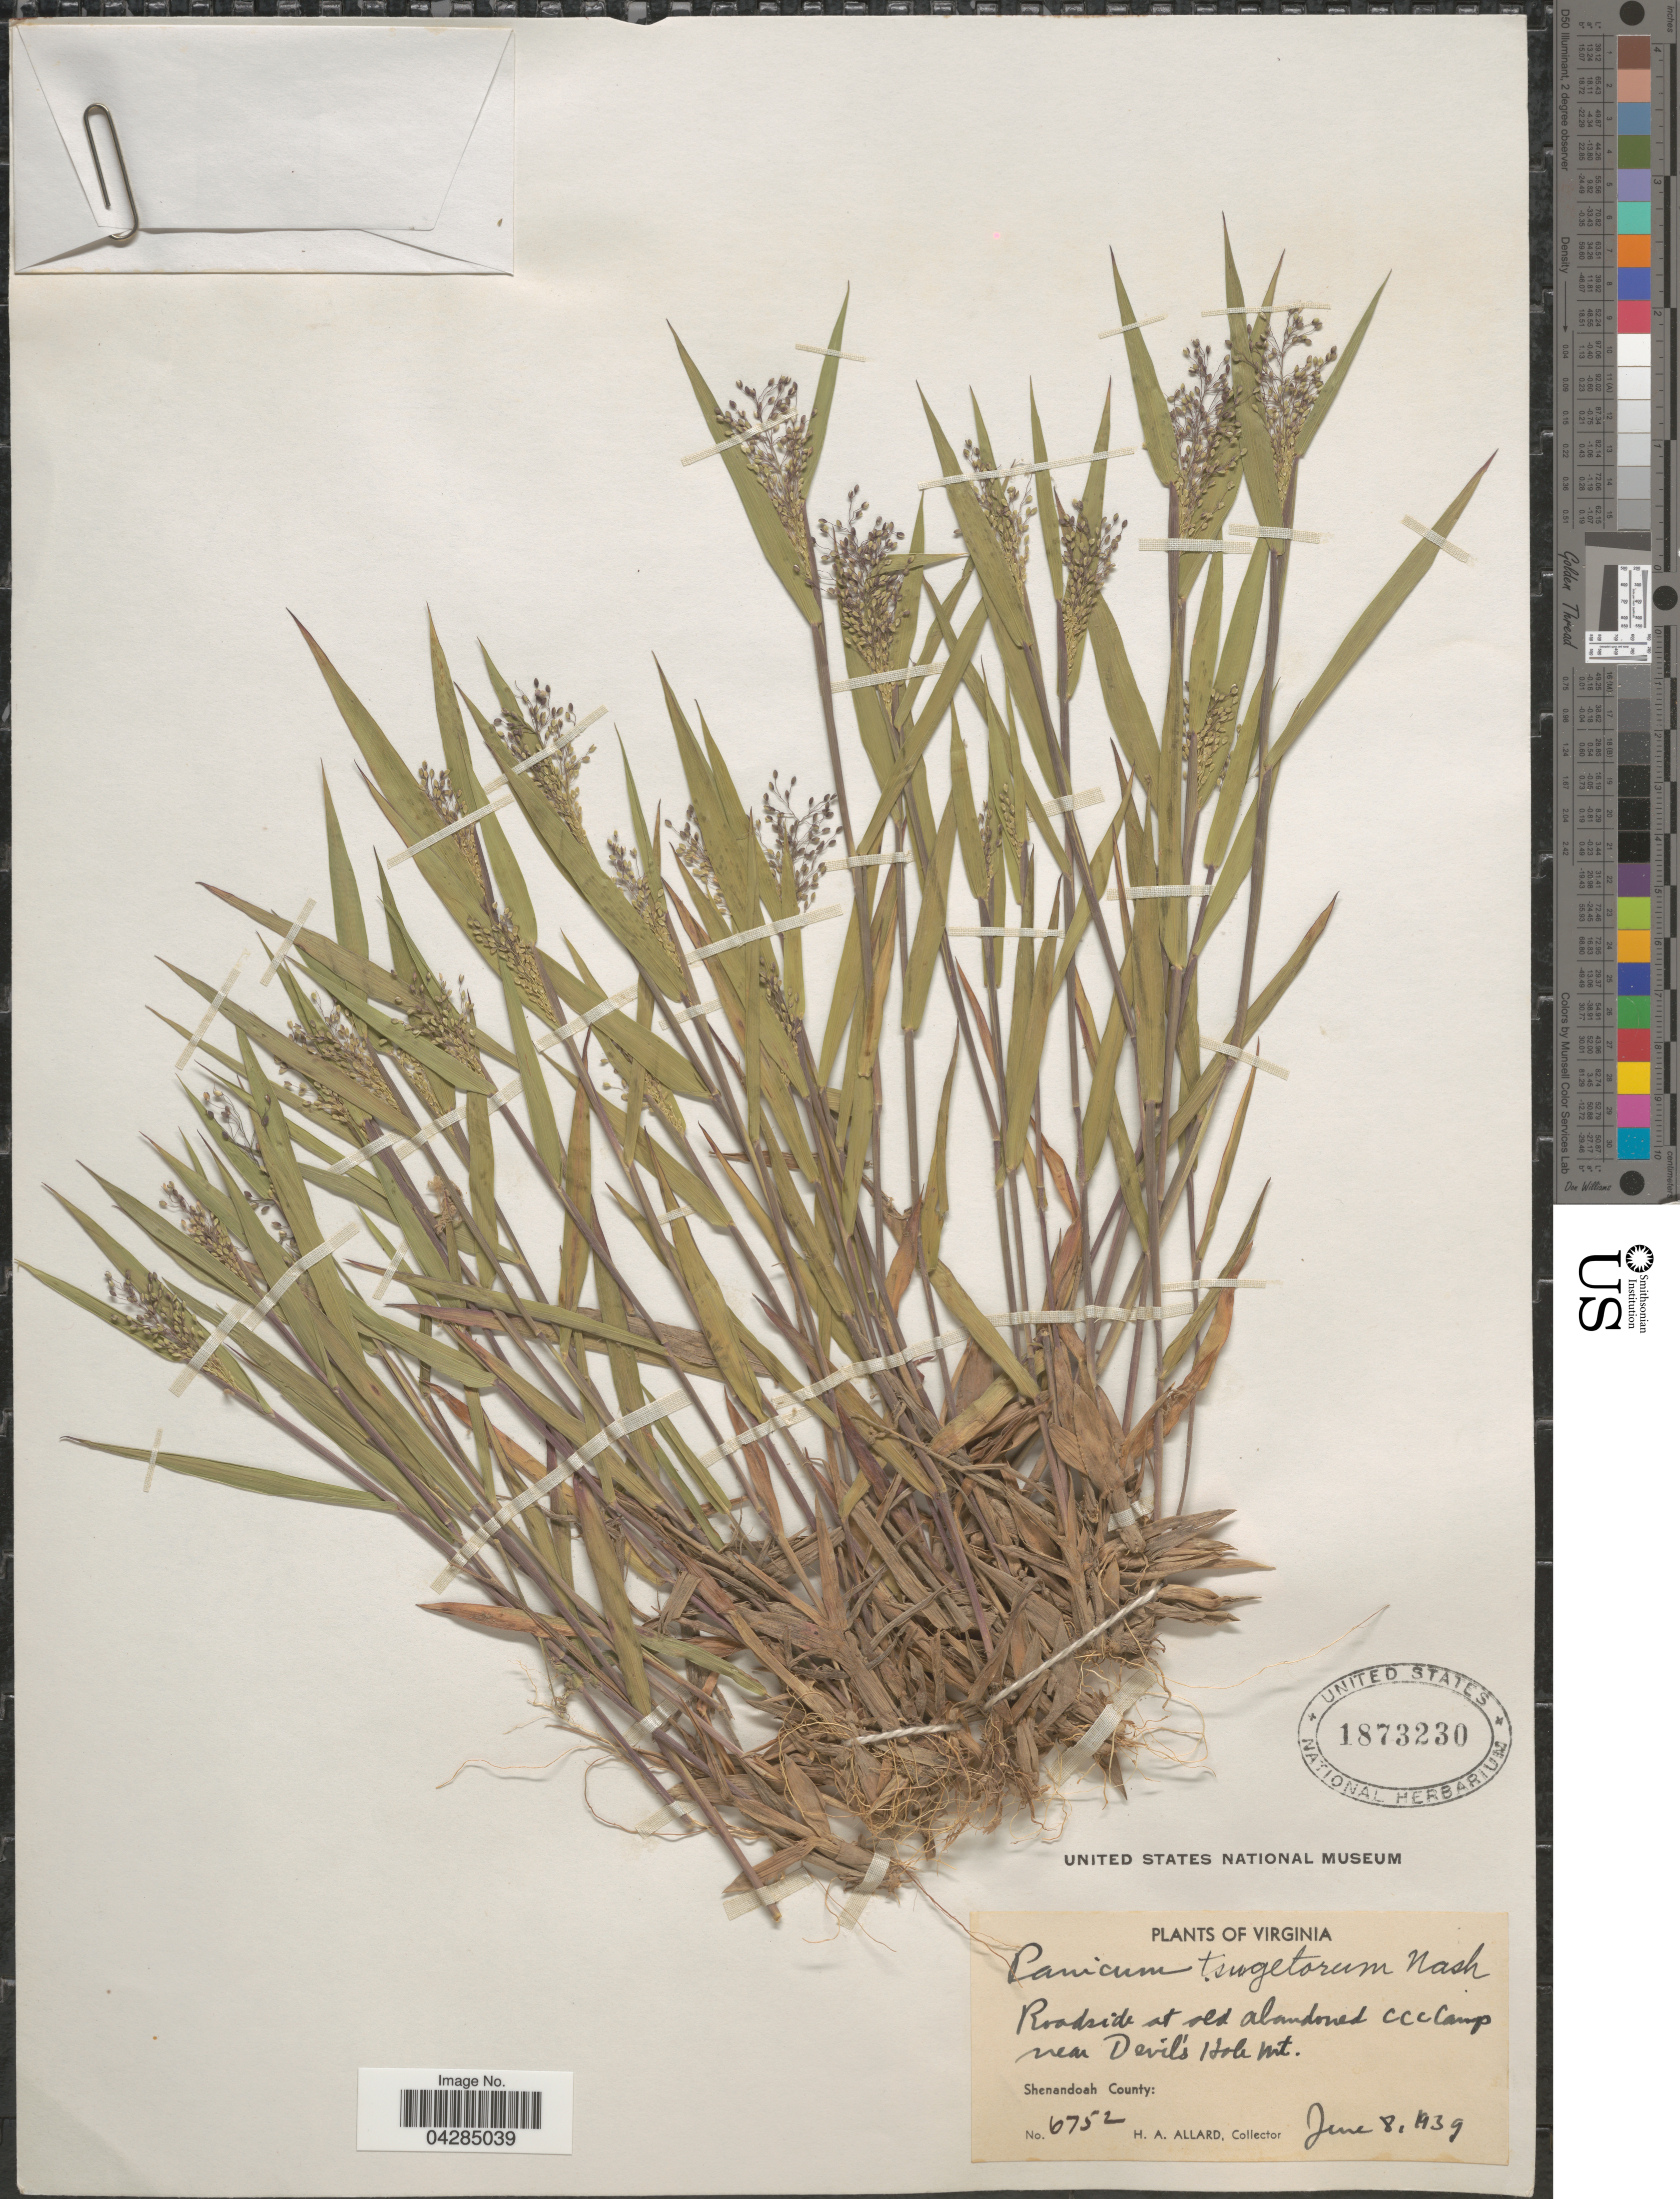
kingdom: Plantae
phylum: Tracheophyta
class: Liliopsida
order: Poales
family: Poaceae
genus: Dichanthelium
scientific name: Dichanthelium portoricense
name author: (Desv. ex Ham.) B.F. Hansen & Wunderlin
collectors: H. A. Allard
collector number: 6752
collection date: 1939-06-08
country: United States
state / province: Virginia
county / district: Shenandoah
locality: Roadside at old abandoned CCC Camp near Devil's Hole Mt. Shenandoah County.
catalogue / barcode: US 1873230